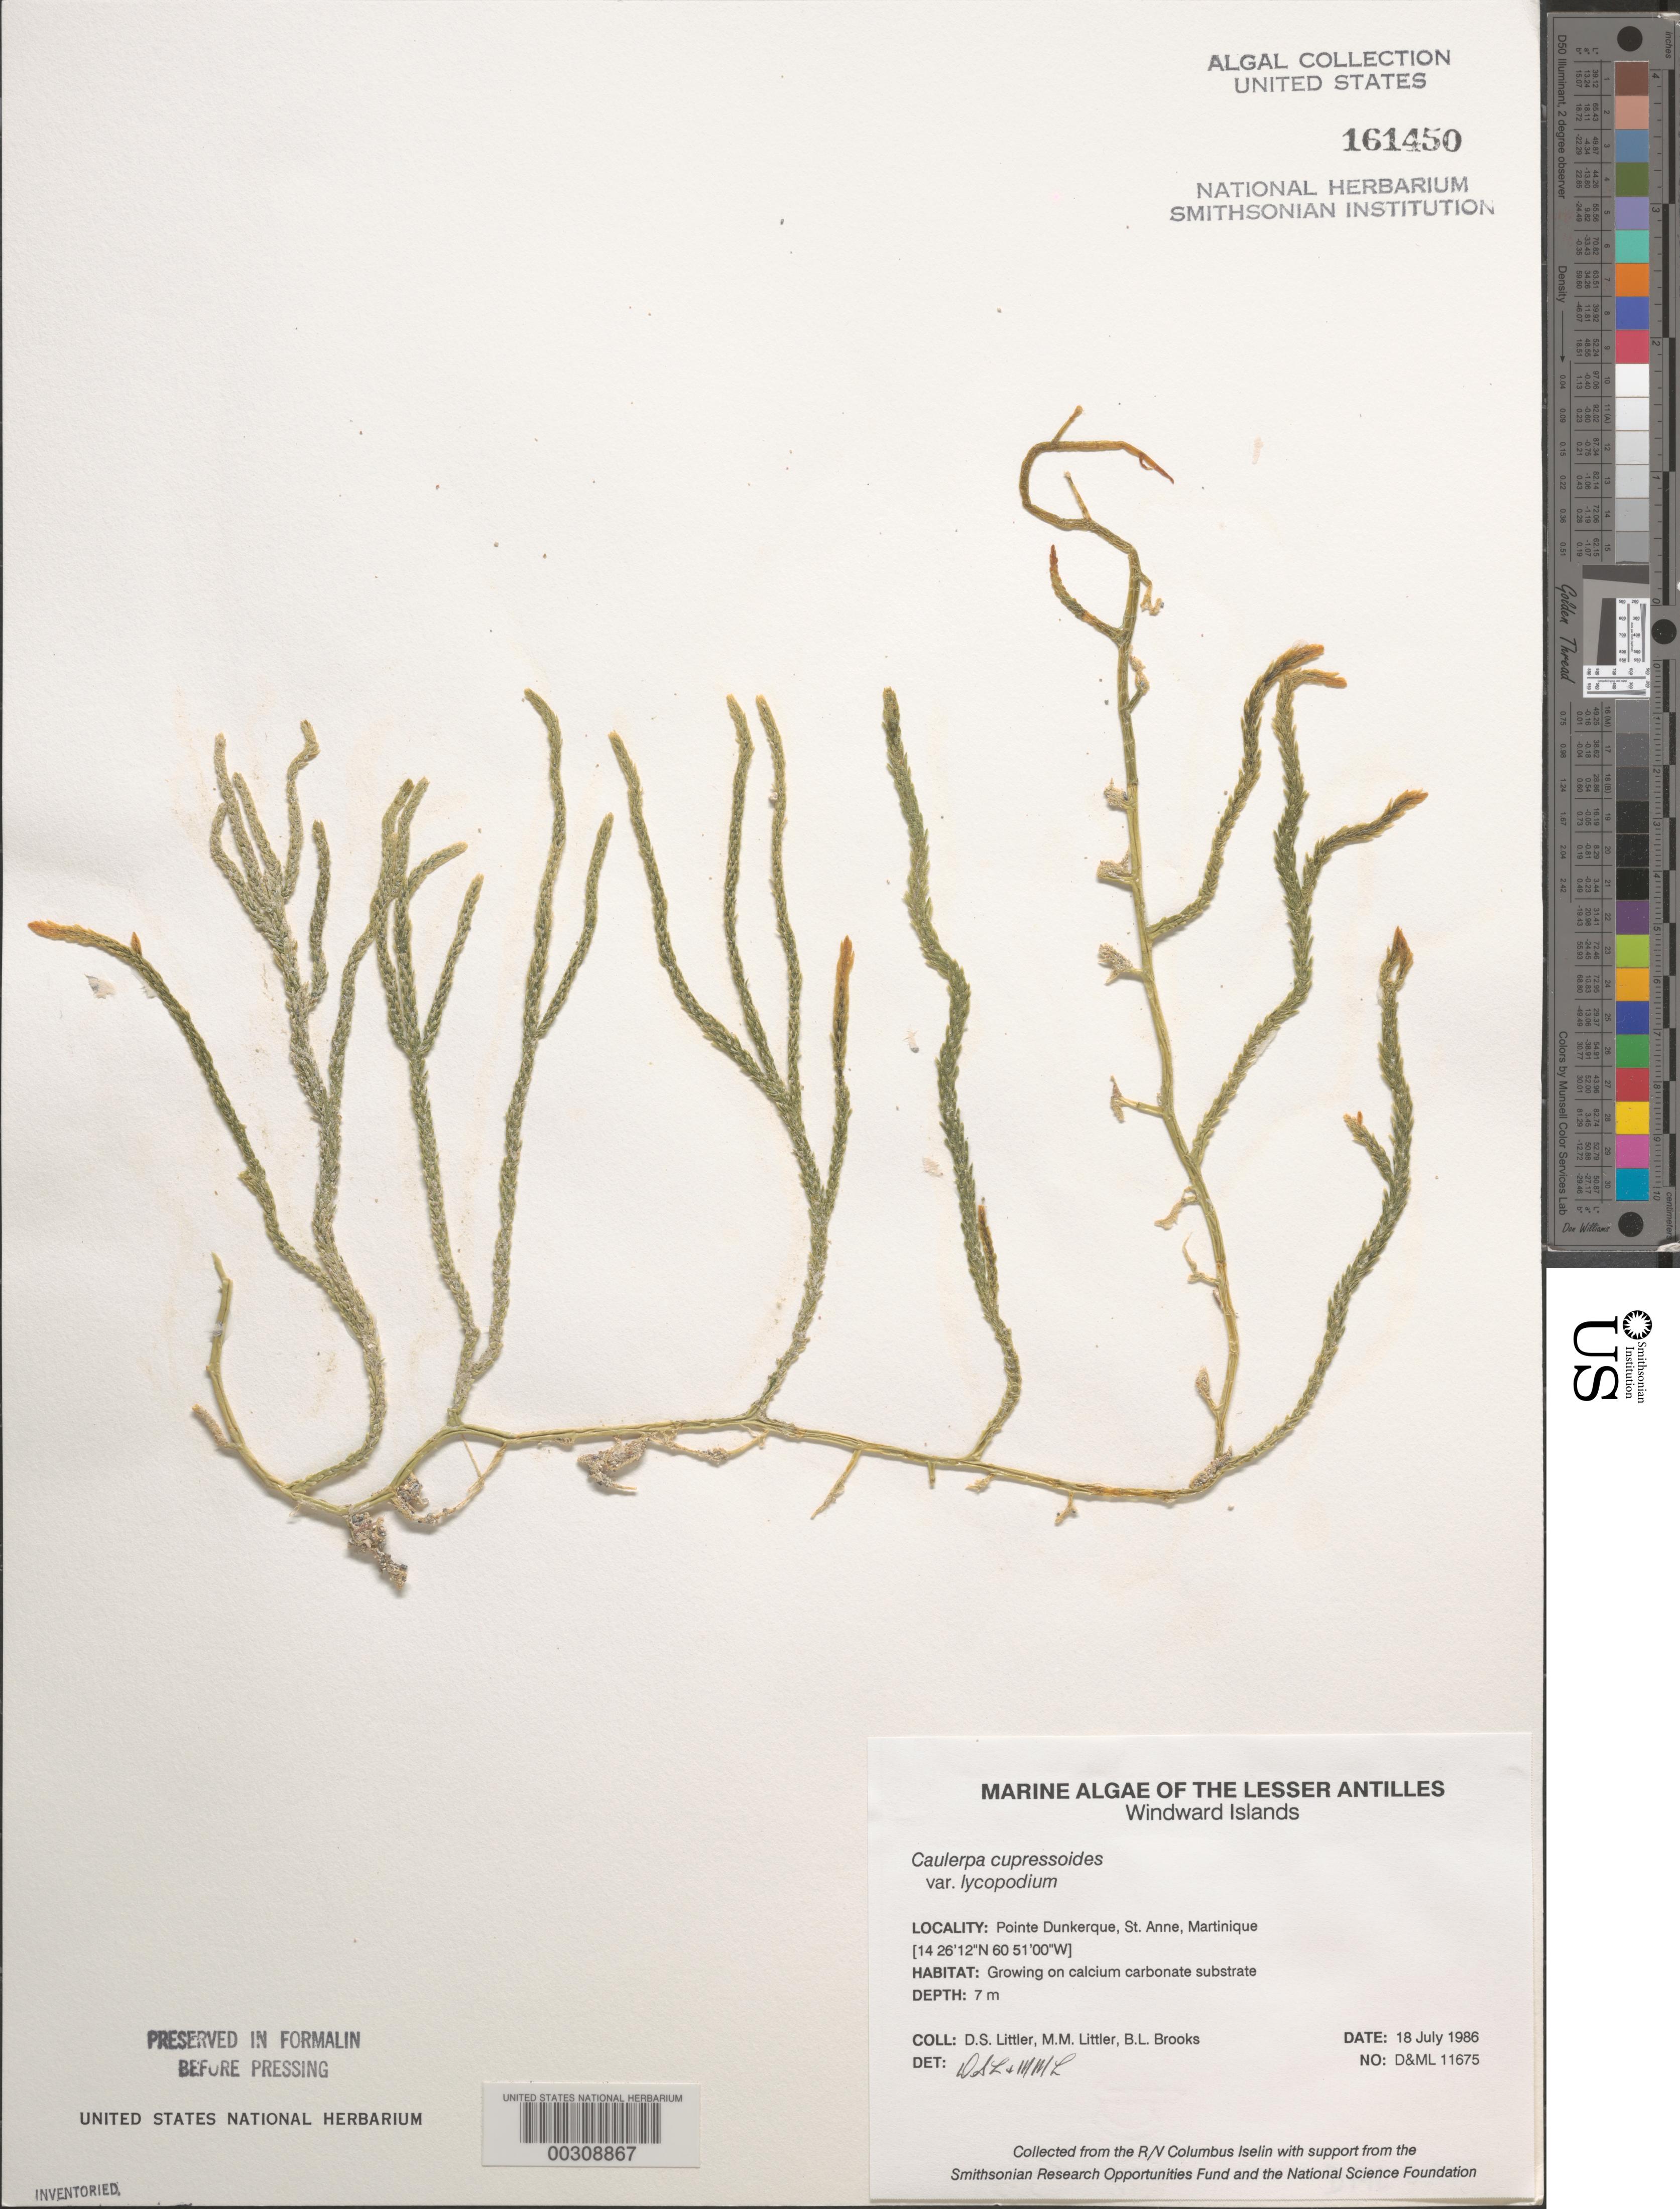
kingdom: Plantae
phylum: Chlorophyta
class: Ulvophyceae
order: Bryopsidales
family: Caulerpaceae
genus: Caulerpa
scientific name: Caulerpa cupressoides var. lycopodium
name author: Weber Bosse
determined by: Littler, D. S.; Littler, M. M.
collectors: D. S. Littler, M. M. Littler & B. Brooks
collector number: D&ML 11675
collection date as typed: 18 Jul 1986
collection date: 1986-07-18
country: Martinique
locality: St. Anne, Pointe Dunkerque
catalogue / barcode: US 161450